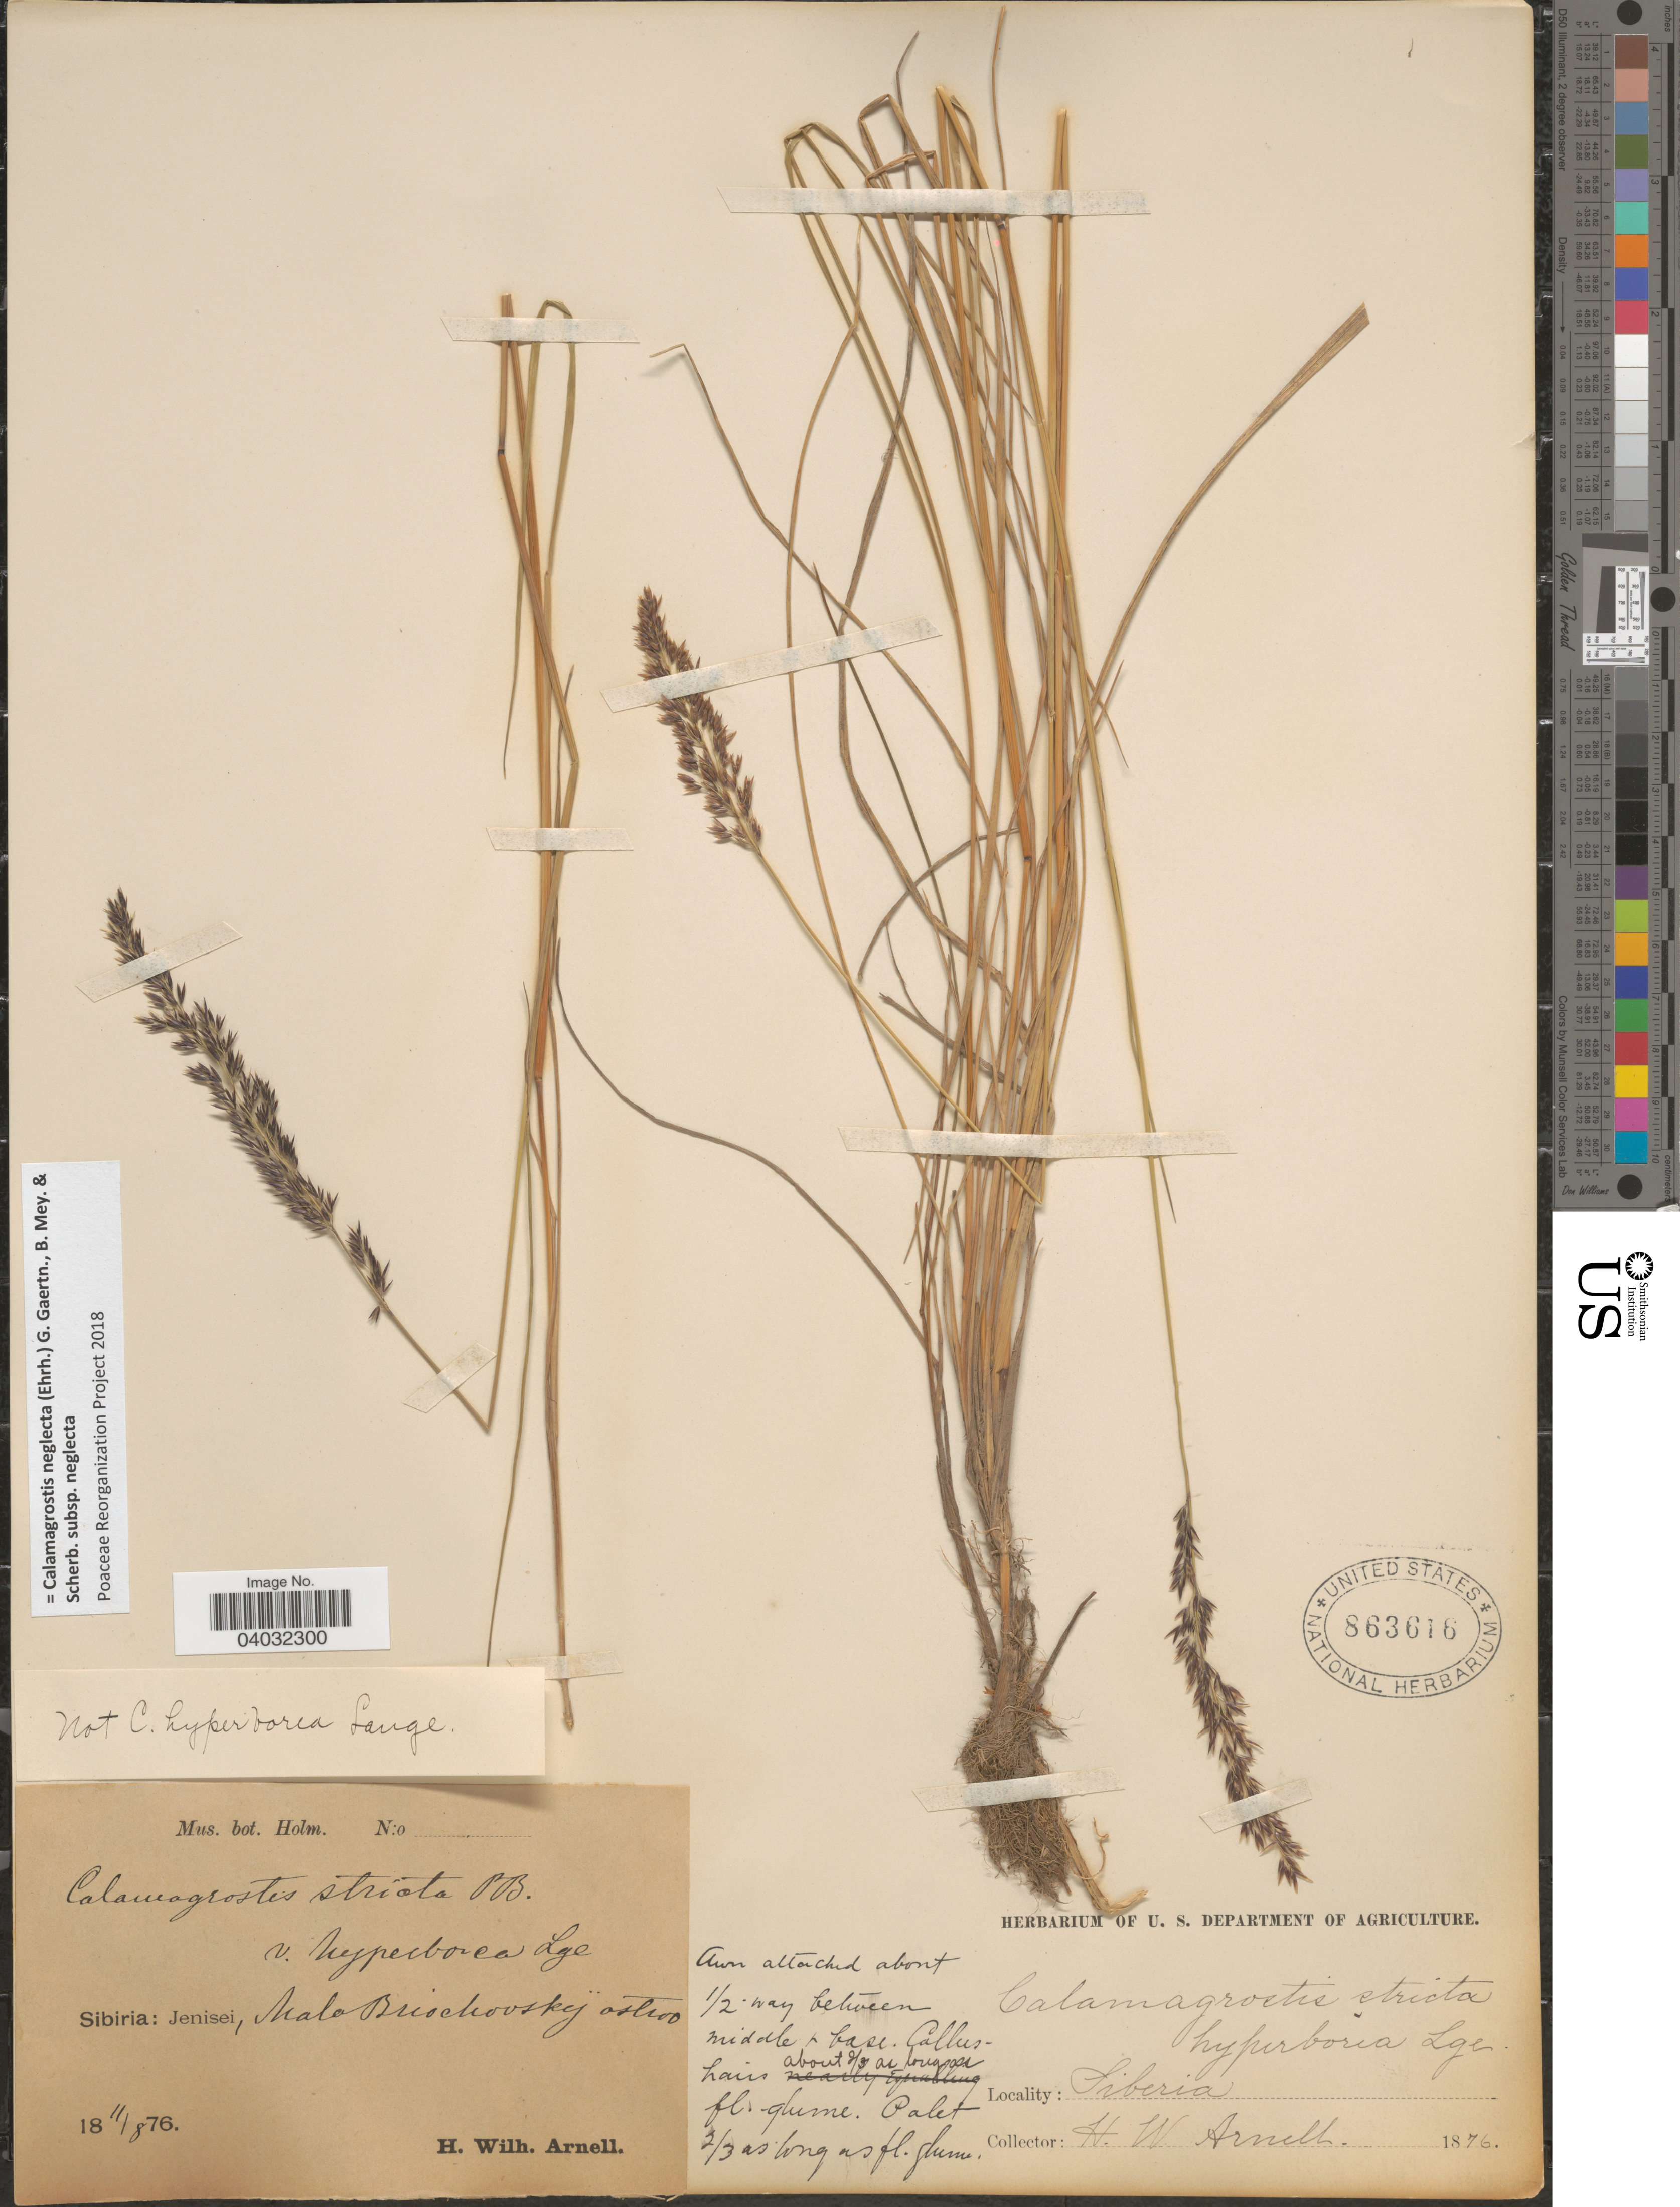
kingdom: Plantae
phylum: Tracheophyta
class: Liliopsida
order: Poales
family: Poaceae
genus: Calamagrostis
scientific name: Calamagrostis neglecta subsp. neglecta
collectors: H. W. Arnell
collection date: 1876-08-11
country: Russian Federation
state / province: Krasnoyarsk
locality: Sibiria: Jenisei, Malo Brischovskij ostrov. (Brekhovskiye Islands)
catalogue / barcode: US 863616